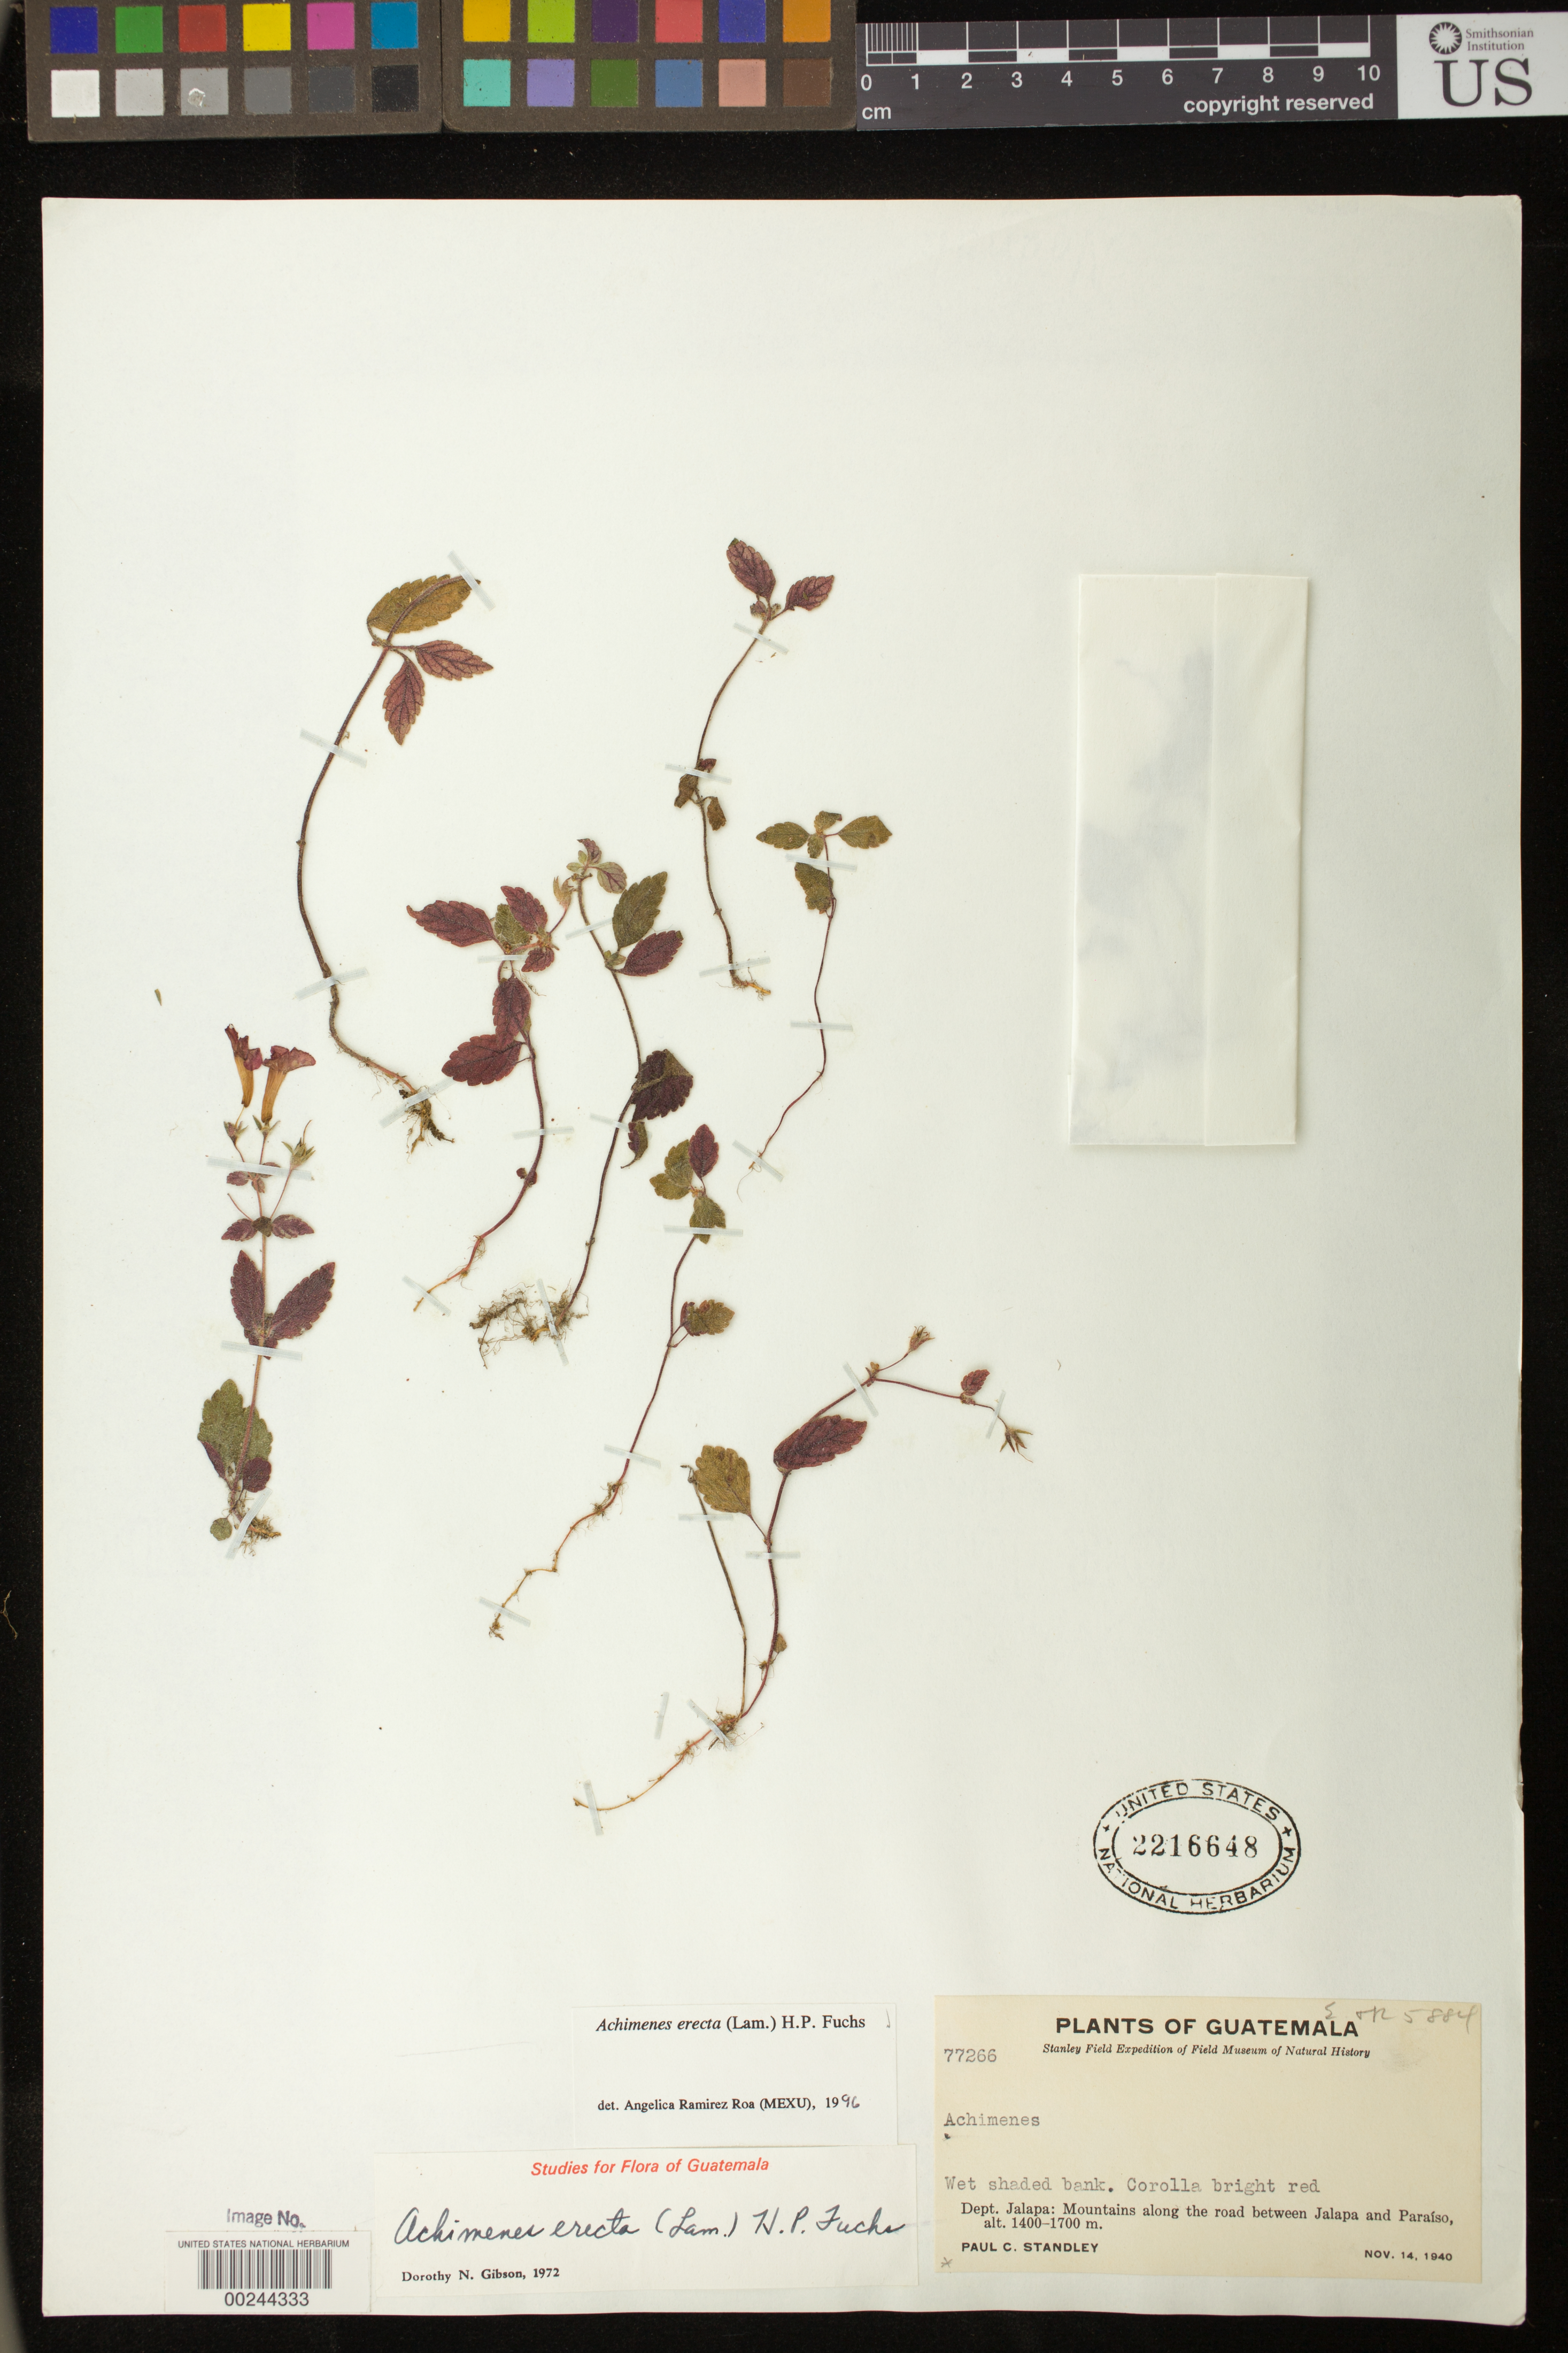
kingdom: Plantae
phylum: Tracheophyta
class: Magnoliopsida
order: Lamiales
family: Gesneriaceae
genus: Achimenes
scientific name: Achimenes erecta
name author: (Lam.) H.P. Fuchs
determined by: Skog, Laurence E.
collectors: P. C. Standley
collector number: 77266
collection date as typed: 14 Nov 1940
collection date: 1940-11-14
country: Guatemala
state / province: Jalapa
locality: Mountains along the road between Jalapa and Paraiso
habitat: Wet shaded bank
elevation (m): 1400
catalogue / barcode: US 2216648